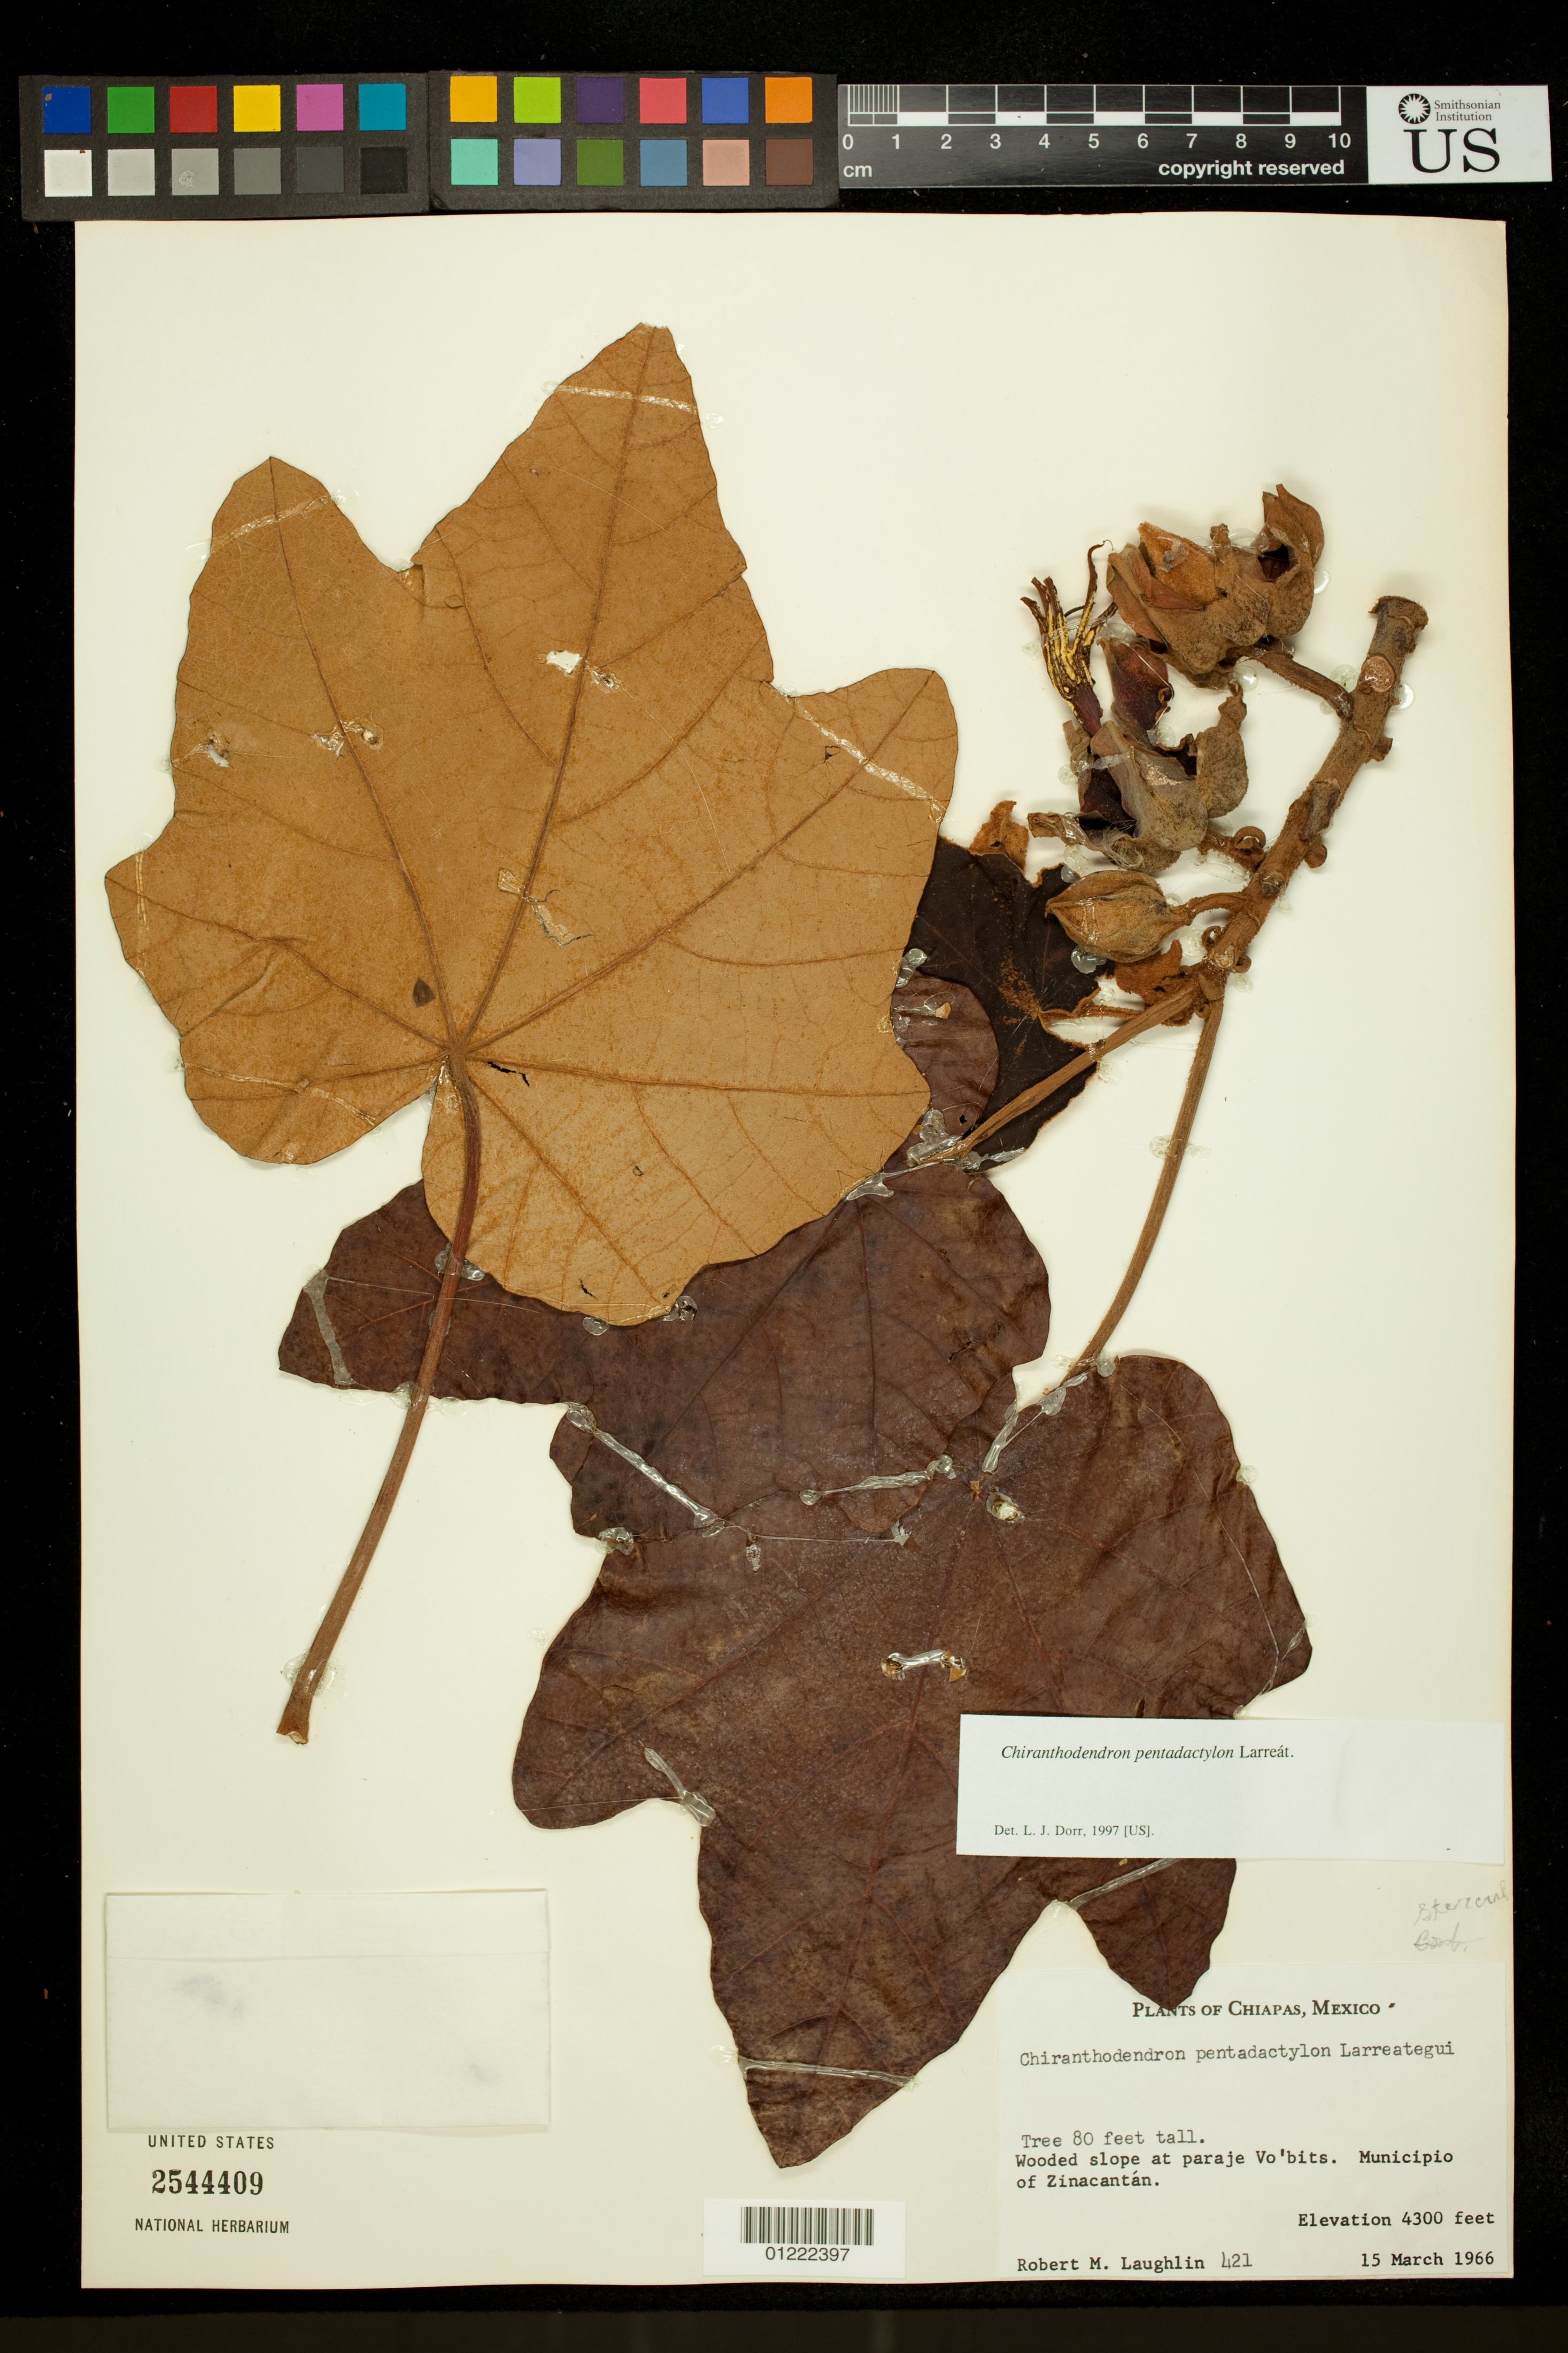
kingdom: Plantae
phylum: Tracheophyta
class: Magnoliopsida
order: Malvales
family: Malvaceae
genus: Chiranthodendron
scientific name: Chiranthodendron pentadactylon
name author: Larreat.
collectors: R. M. Laughlin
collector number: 421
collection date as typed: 3/15/1966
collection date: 1966-03-15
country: Mexico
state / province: Chiapas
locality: Chiapas. Wooded slope at paraje Vo'bits. Municipio of Zinacantán.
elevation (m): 1311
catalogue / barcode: US 2544409